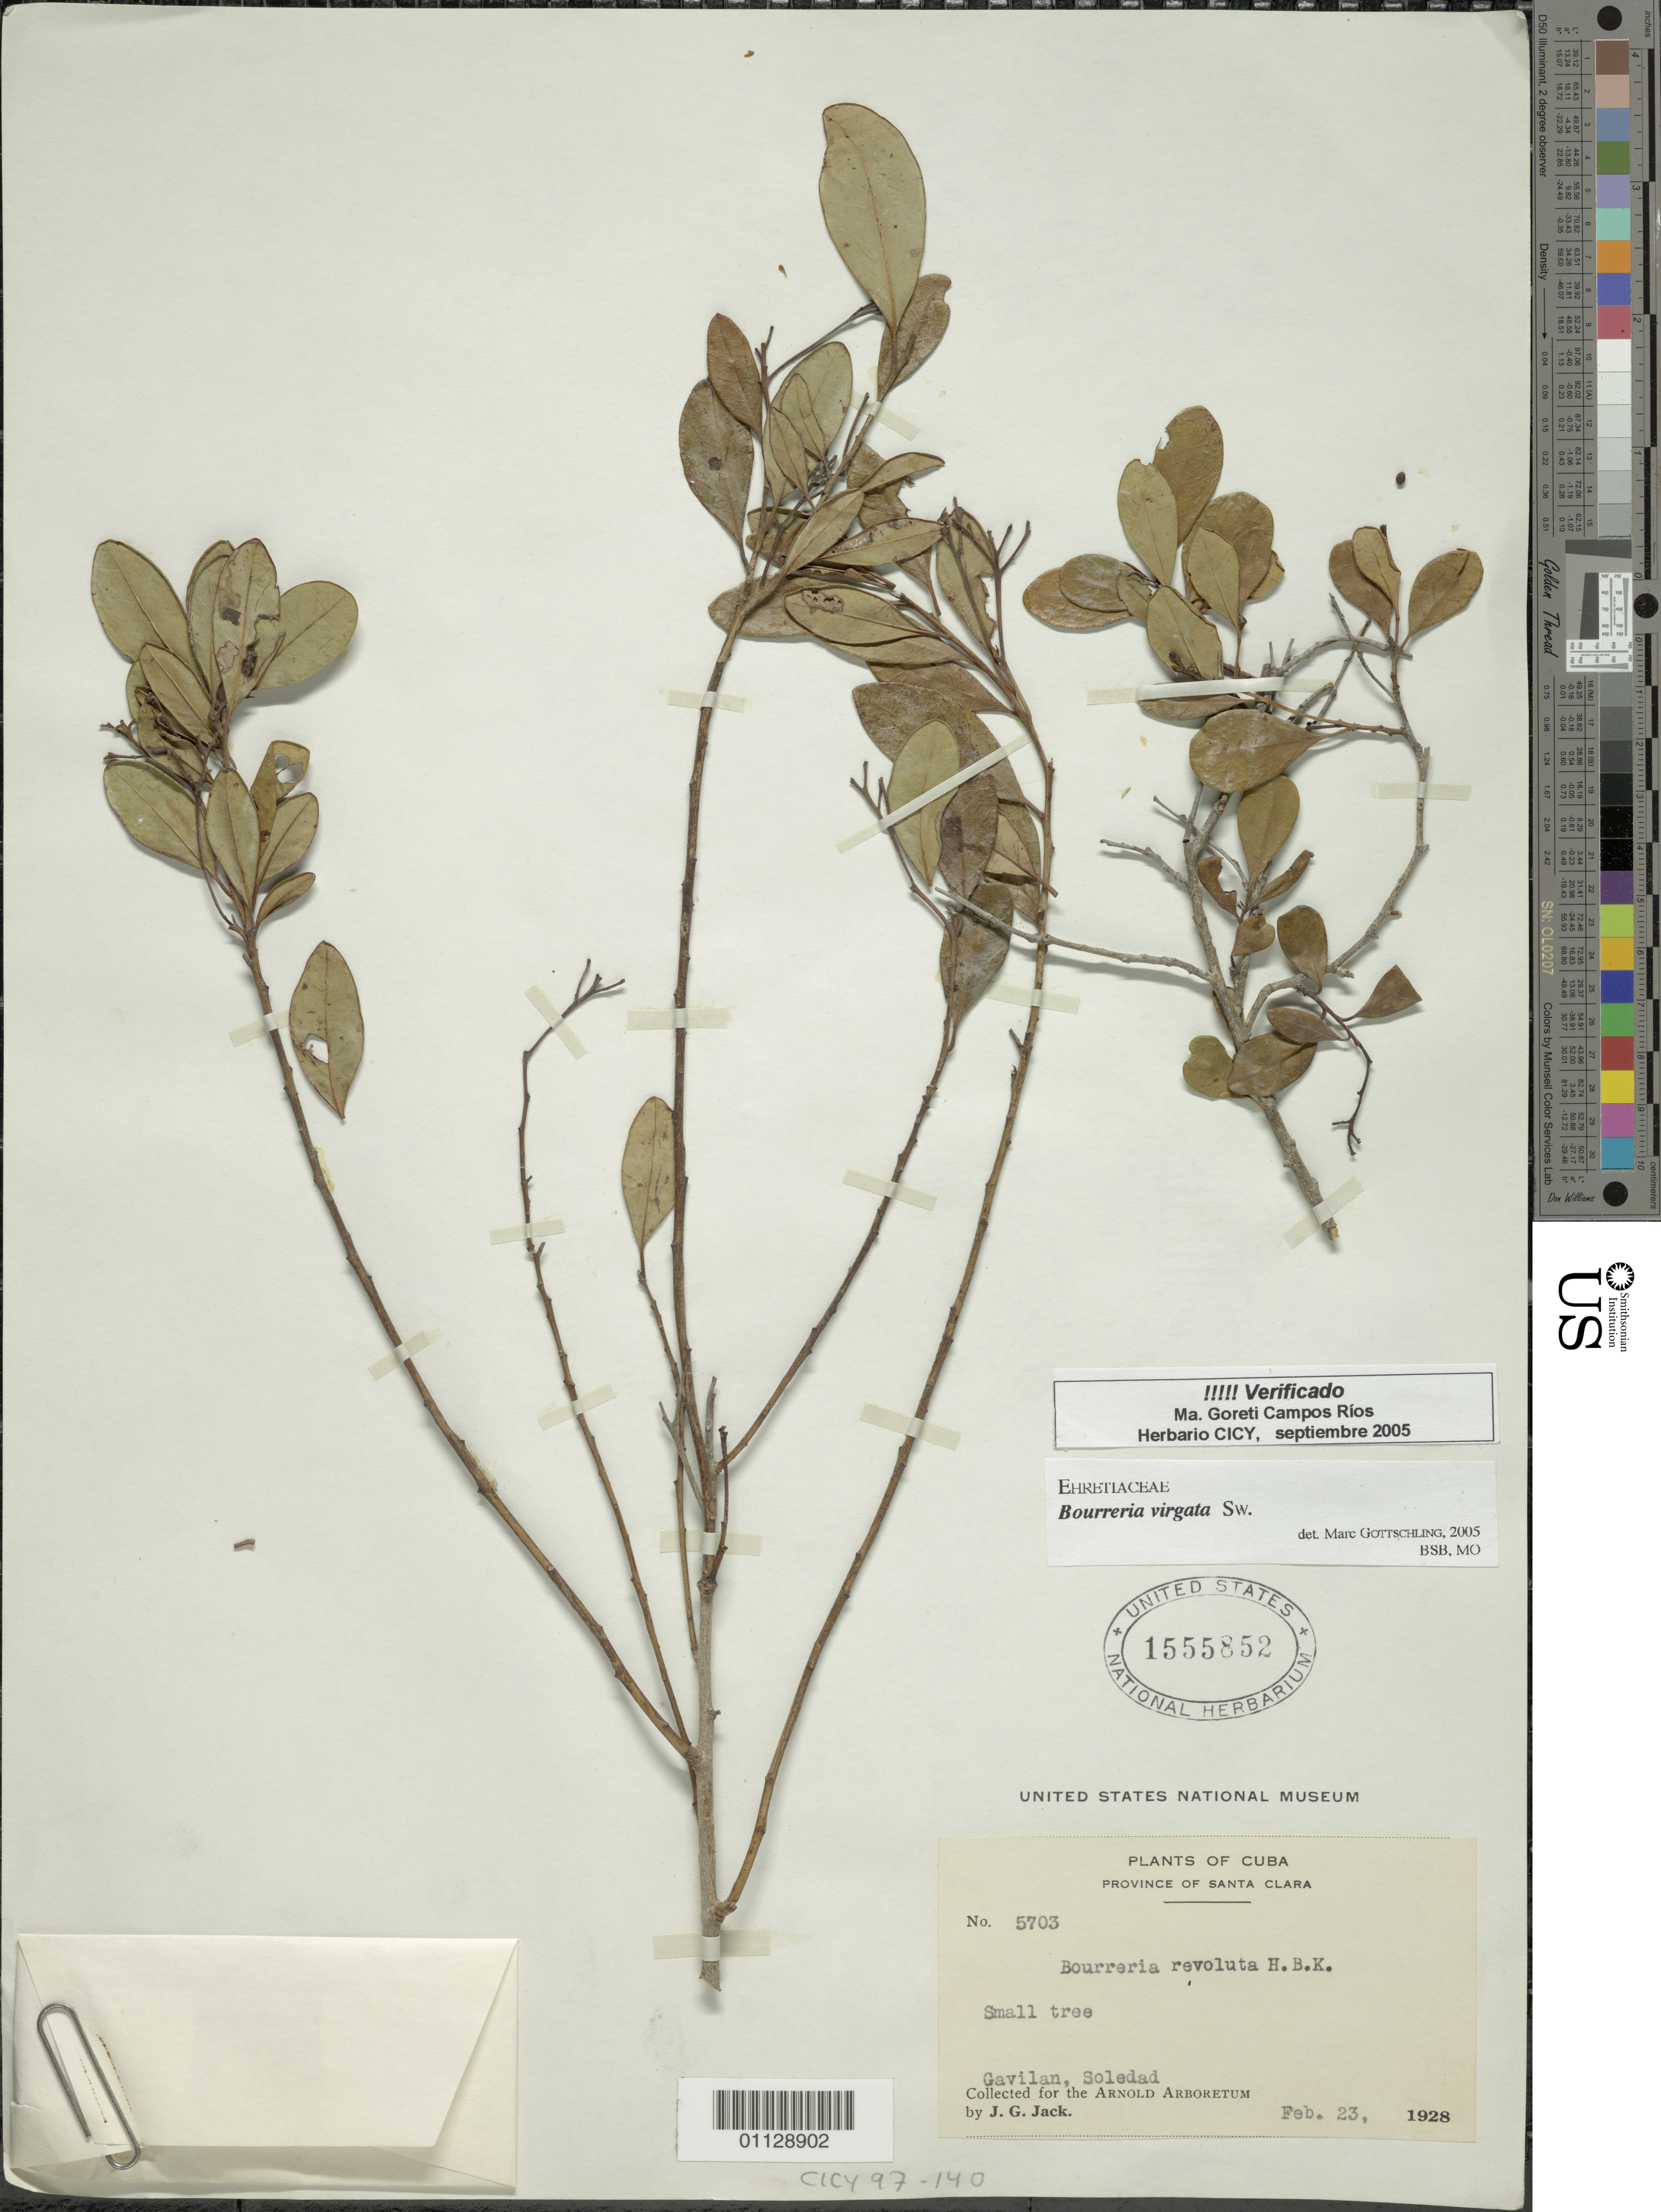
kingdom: Plantae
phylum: Tracheophyta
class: Magnoliopsida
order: Boraginales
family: Ehretiaceae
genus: Bourreria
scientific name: Bourreria virgata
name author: (Sw.) G. Don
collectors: J. G. Jack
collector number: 5703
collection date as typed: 23 Feb 1928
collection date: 1928-02-23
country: Cuba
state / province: Villa Clara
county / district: Santa Clara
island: Cuba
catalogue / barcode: US 1555852